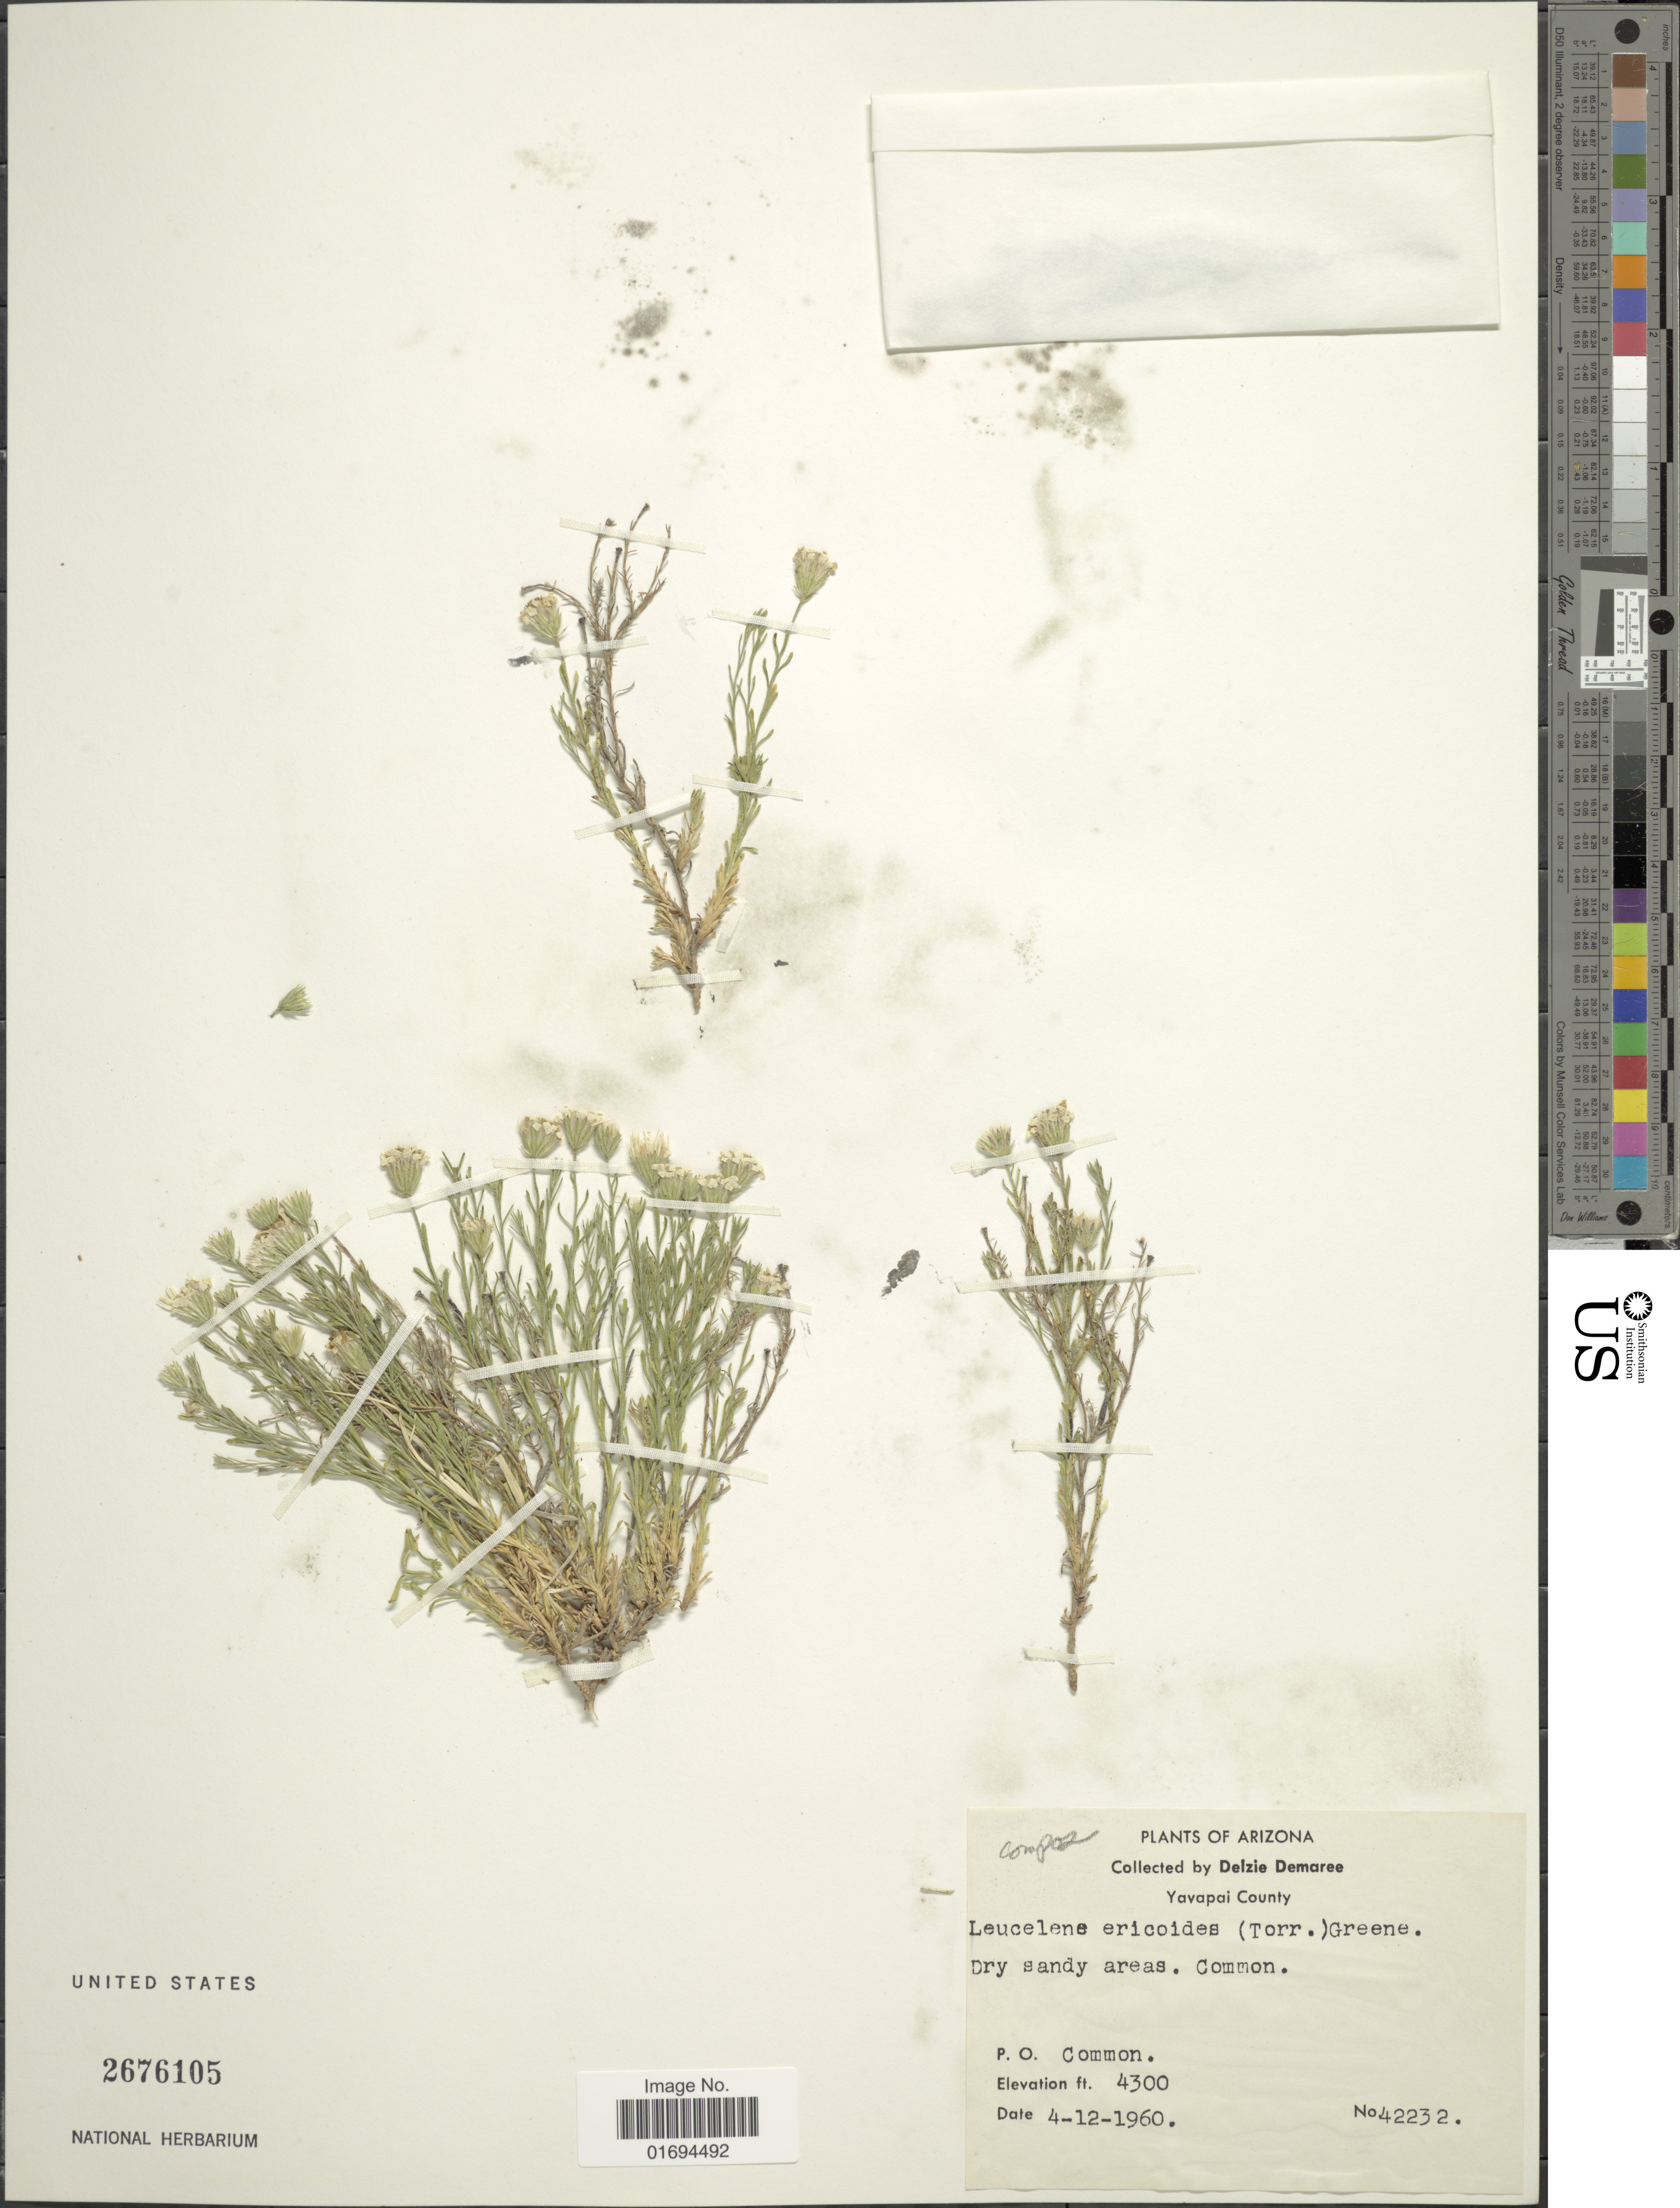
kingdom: Plantae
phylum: Tracheophyta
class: Magnoliopsida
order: Asterales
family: Asteraceae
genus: Chaetopappa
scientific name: Chaetopappa ericoides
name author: (Torr.) G.L. Nesom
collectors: D. Demaree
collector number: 42232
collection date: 1960-04-12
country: United States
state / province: Arizona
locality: Yavapai County, P. O. Common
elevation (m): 1311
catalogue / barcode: US 2676105